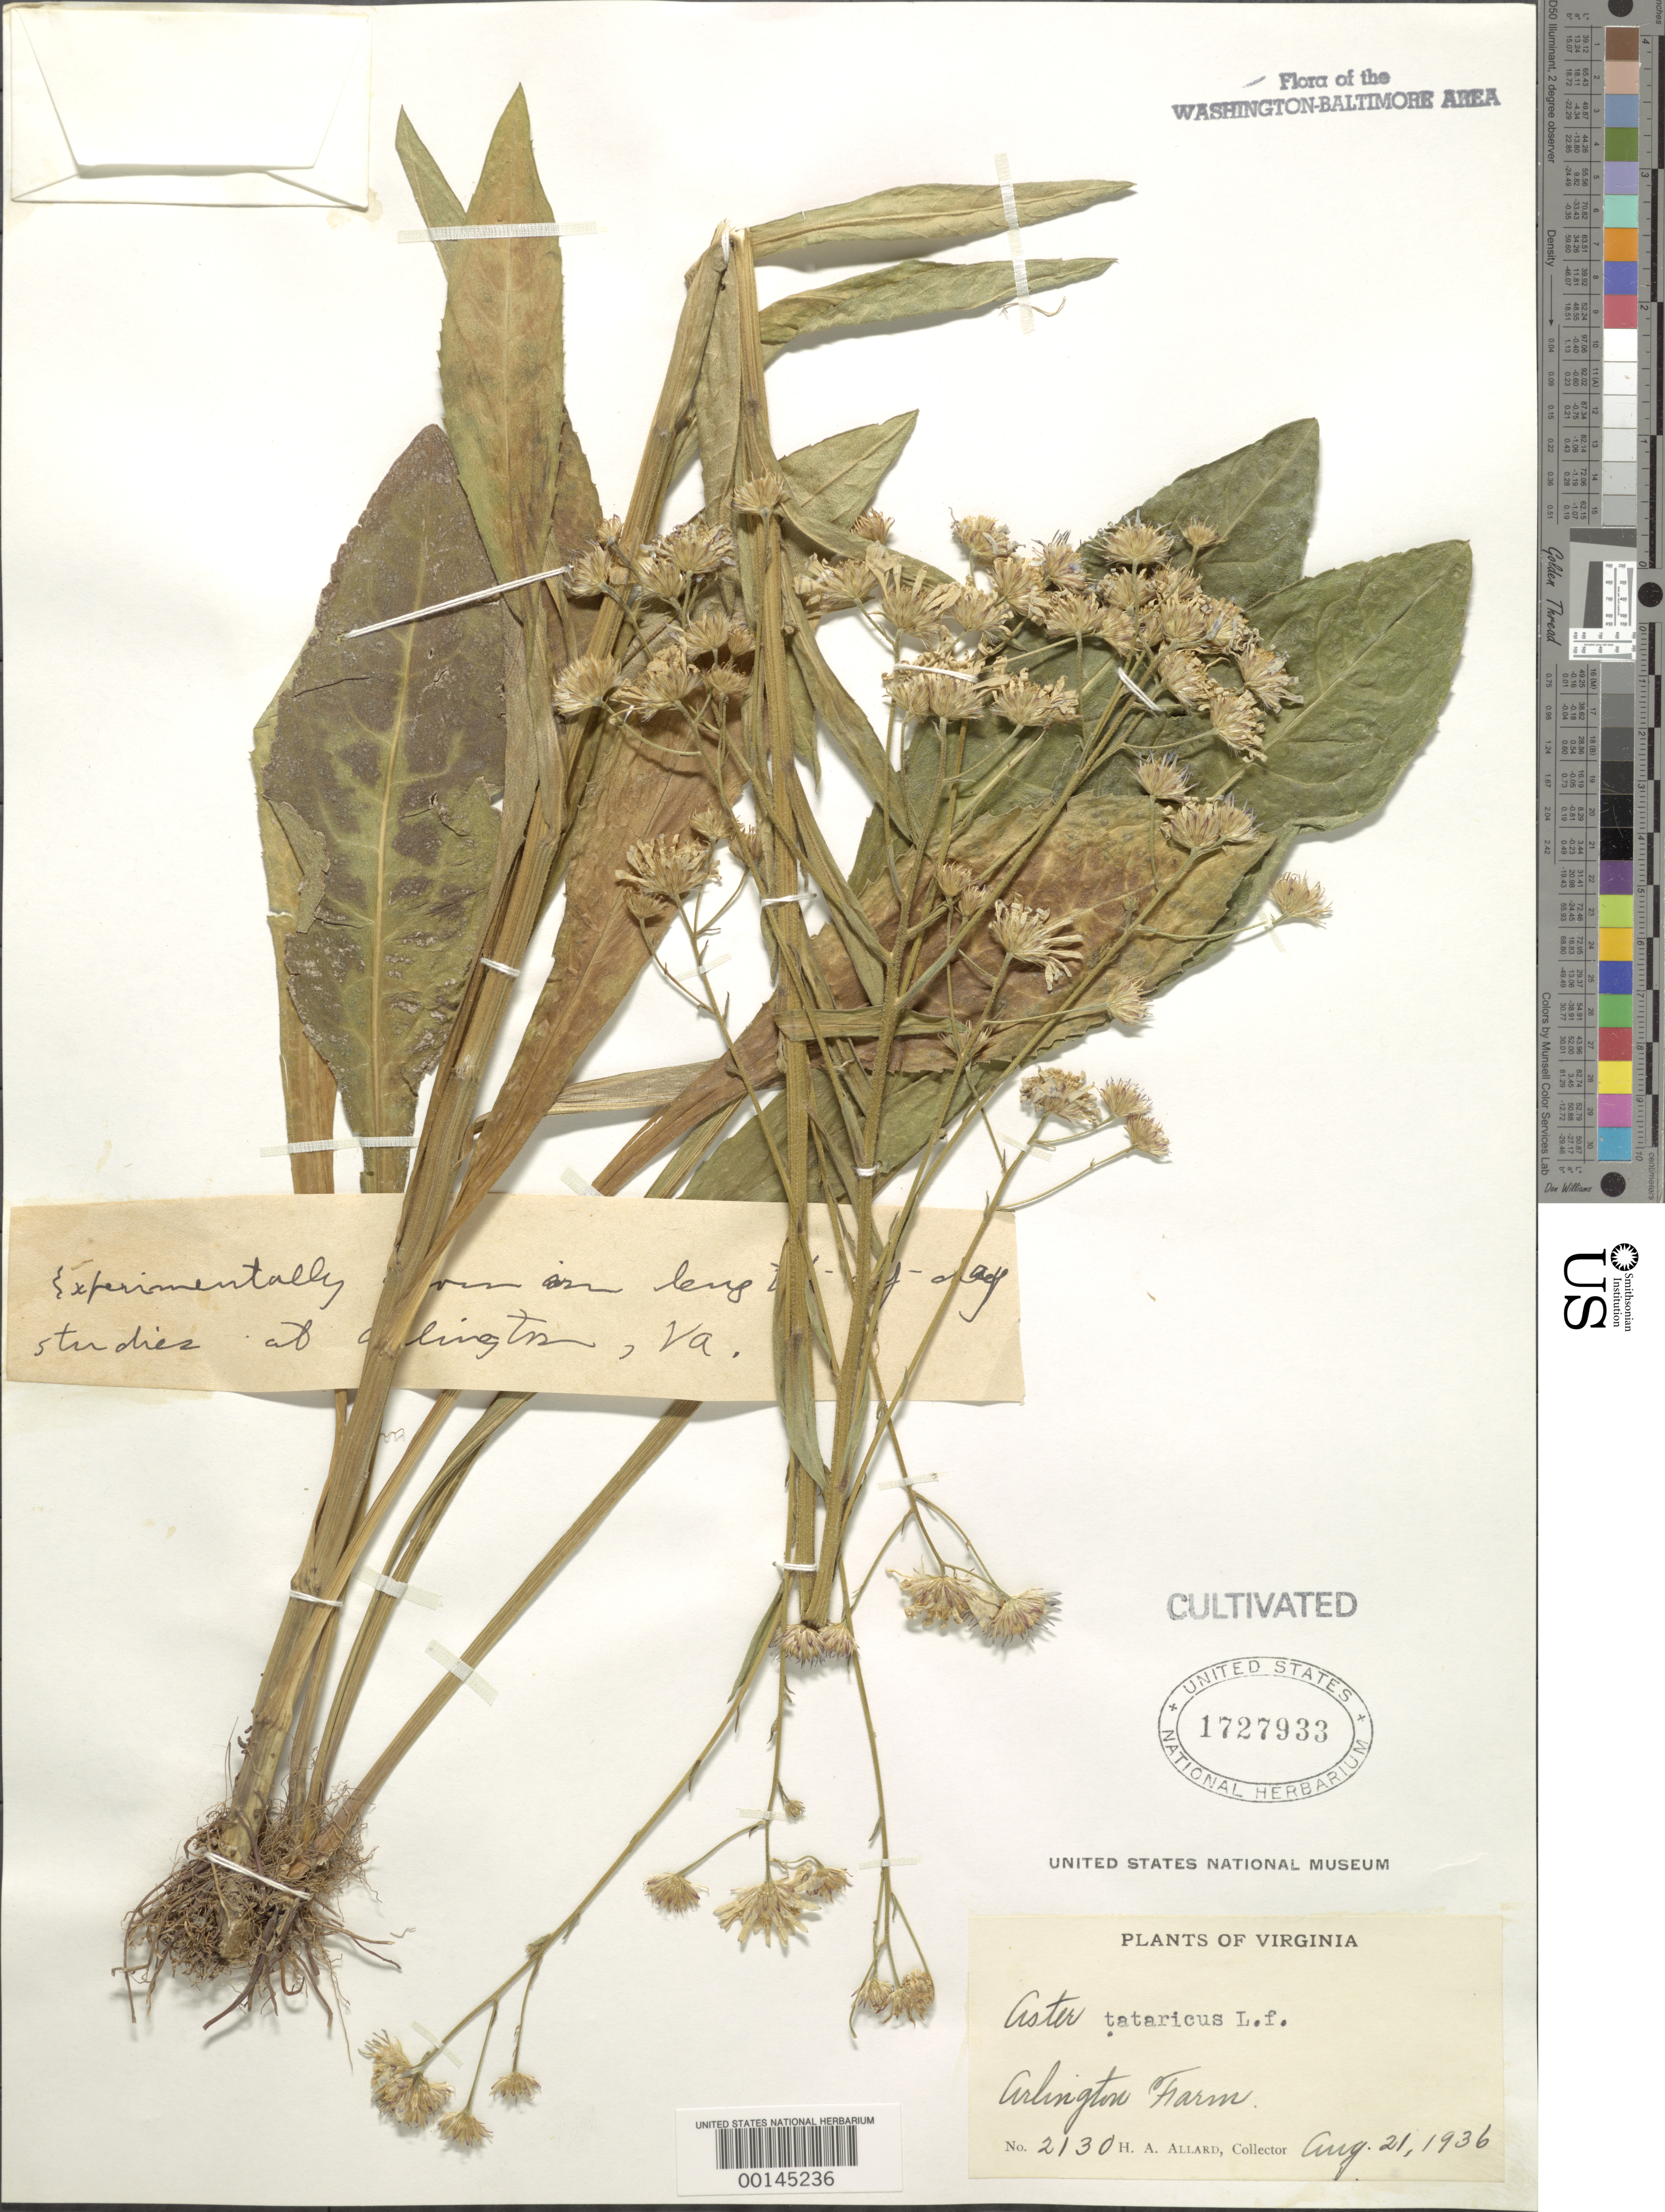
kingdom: Plantae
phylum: Tracheophyta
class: Magnoliopsida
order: Asterales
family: Asteraceae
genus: Aster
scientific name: Aster tataricus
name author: L. f.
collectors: H. A. Allard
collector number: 2130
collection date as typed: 21 Aug 1936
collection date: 1936-08-21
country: United States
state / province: Virginia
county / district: Arlington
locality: Arlington Farm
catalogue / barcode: US 1727933